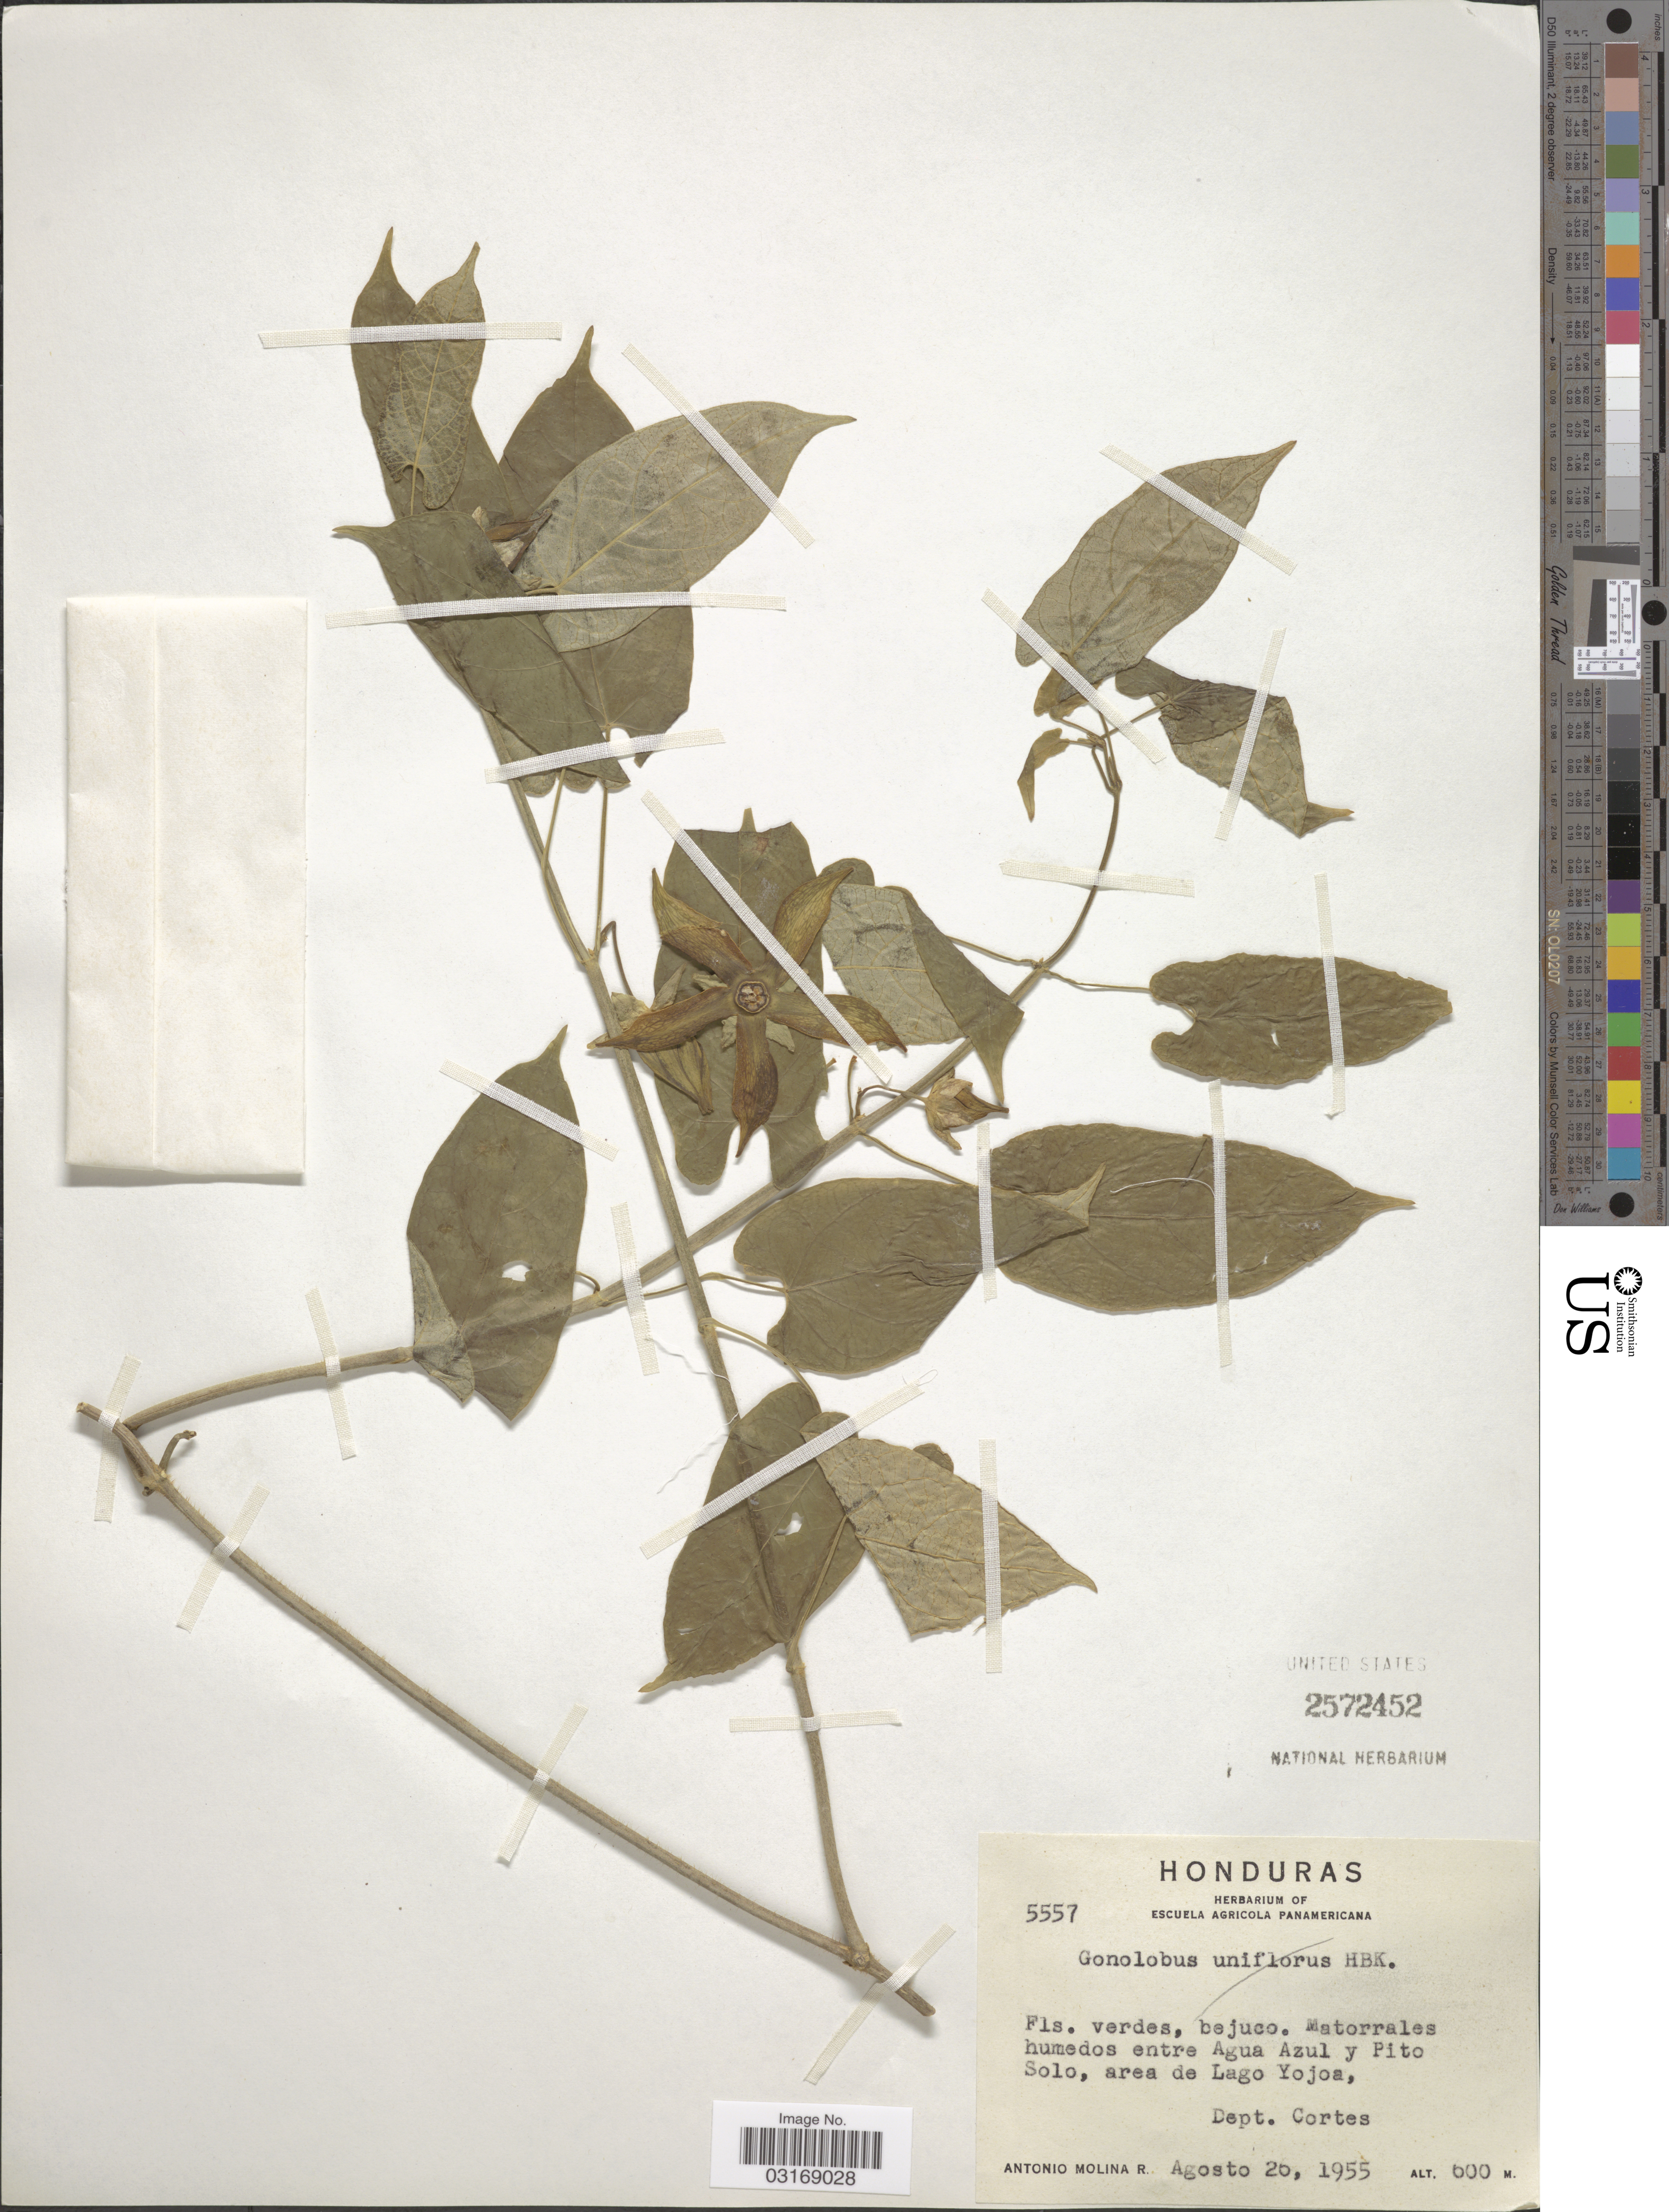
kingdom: Plantae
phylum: Tracheophyta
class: Magnoliopsida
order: Gentianales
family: Apocynaceae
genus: Gonolobus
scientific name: Gonolobus sp.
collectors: A. Molina R.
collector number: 5557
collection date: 1955-08-26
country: Honduras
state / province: Cortés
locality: Matorrales humedos entre Agua Azul y Pito Solo, area de Lago Yojoa, Dept. Cortes.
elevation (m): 600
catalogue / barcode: US 2572452